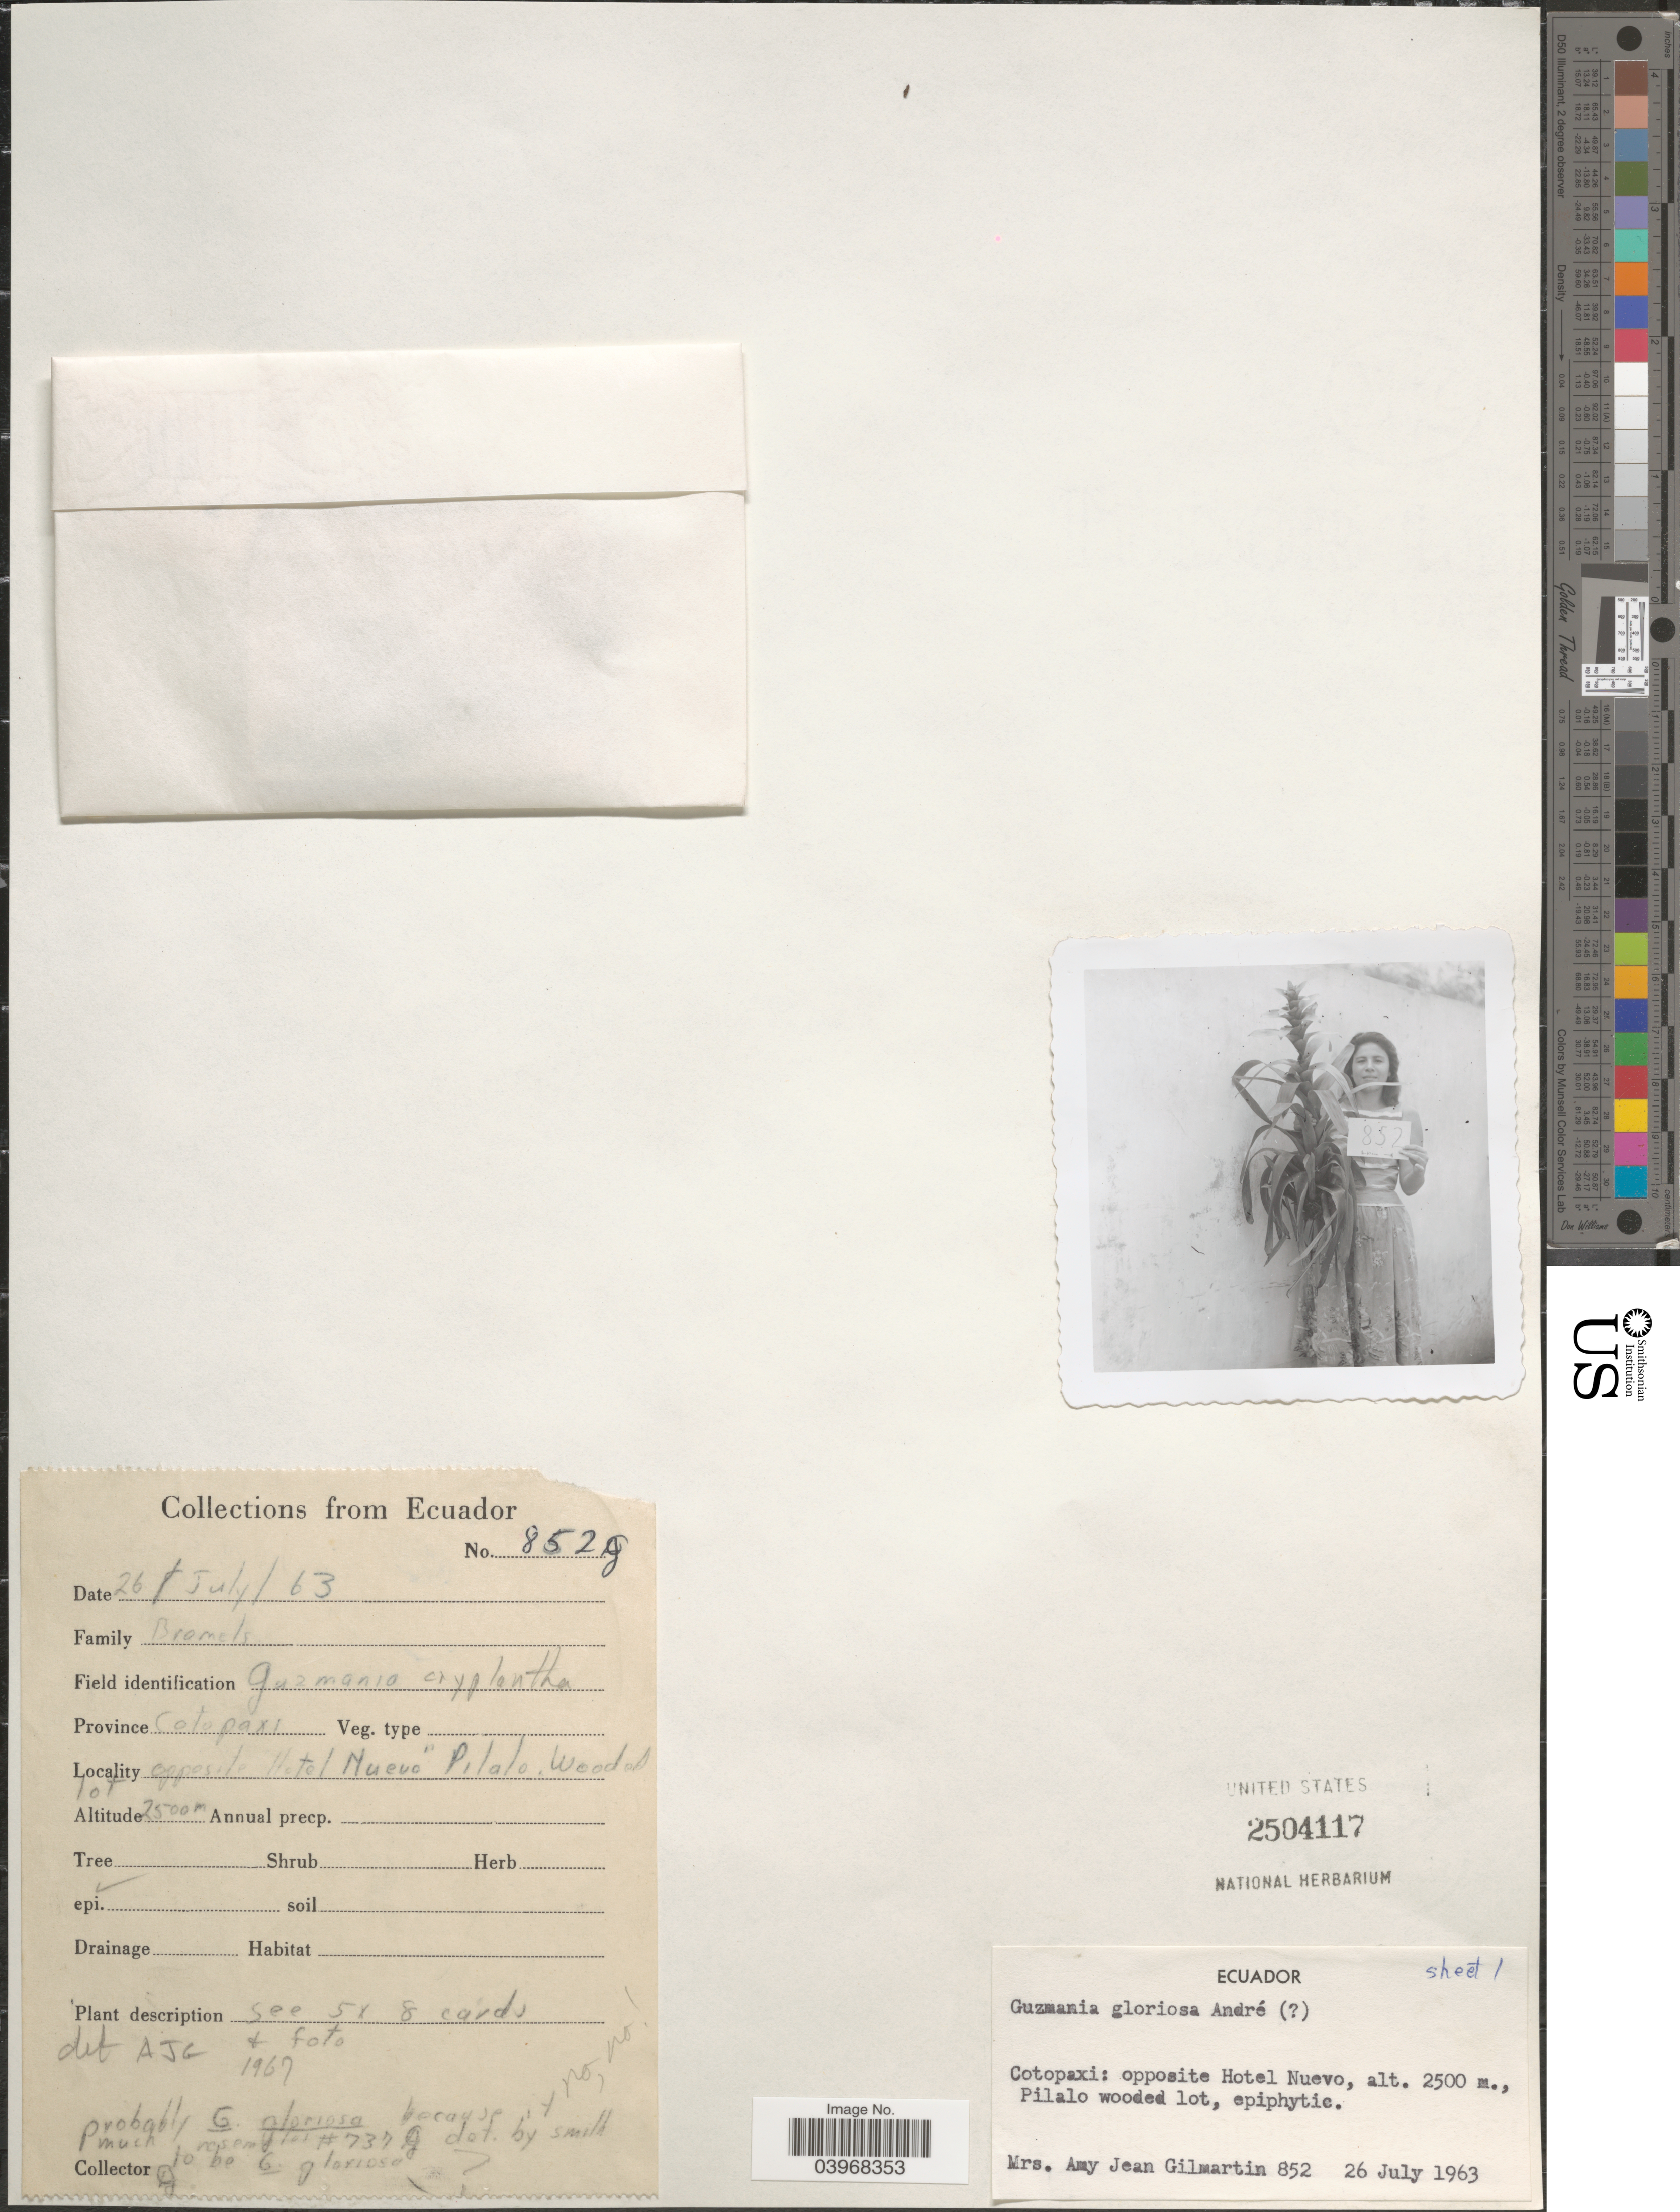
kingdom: Plantae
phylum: Tracheophyta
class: Liliopsida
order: Poales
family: Bromeliaceae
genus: Guzmania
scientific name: Guzmania gloriosa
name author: (André) André ex Mez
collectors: A. J. Gilmartin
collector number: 852g*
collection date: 1963-07-26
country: Ecuador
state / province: Cotopaxi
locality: Opposite Hotel Nuevo, Pilalo wooded lot.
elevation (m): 2500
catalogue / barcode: US 2504117